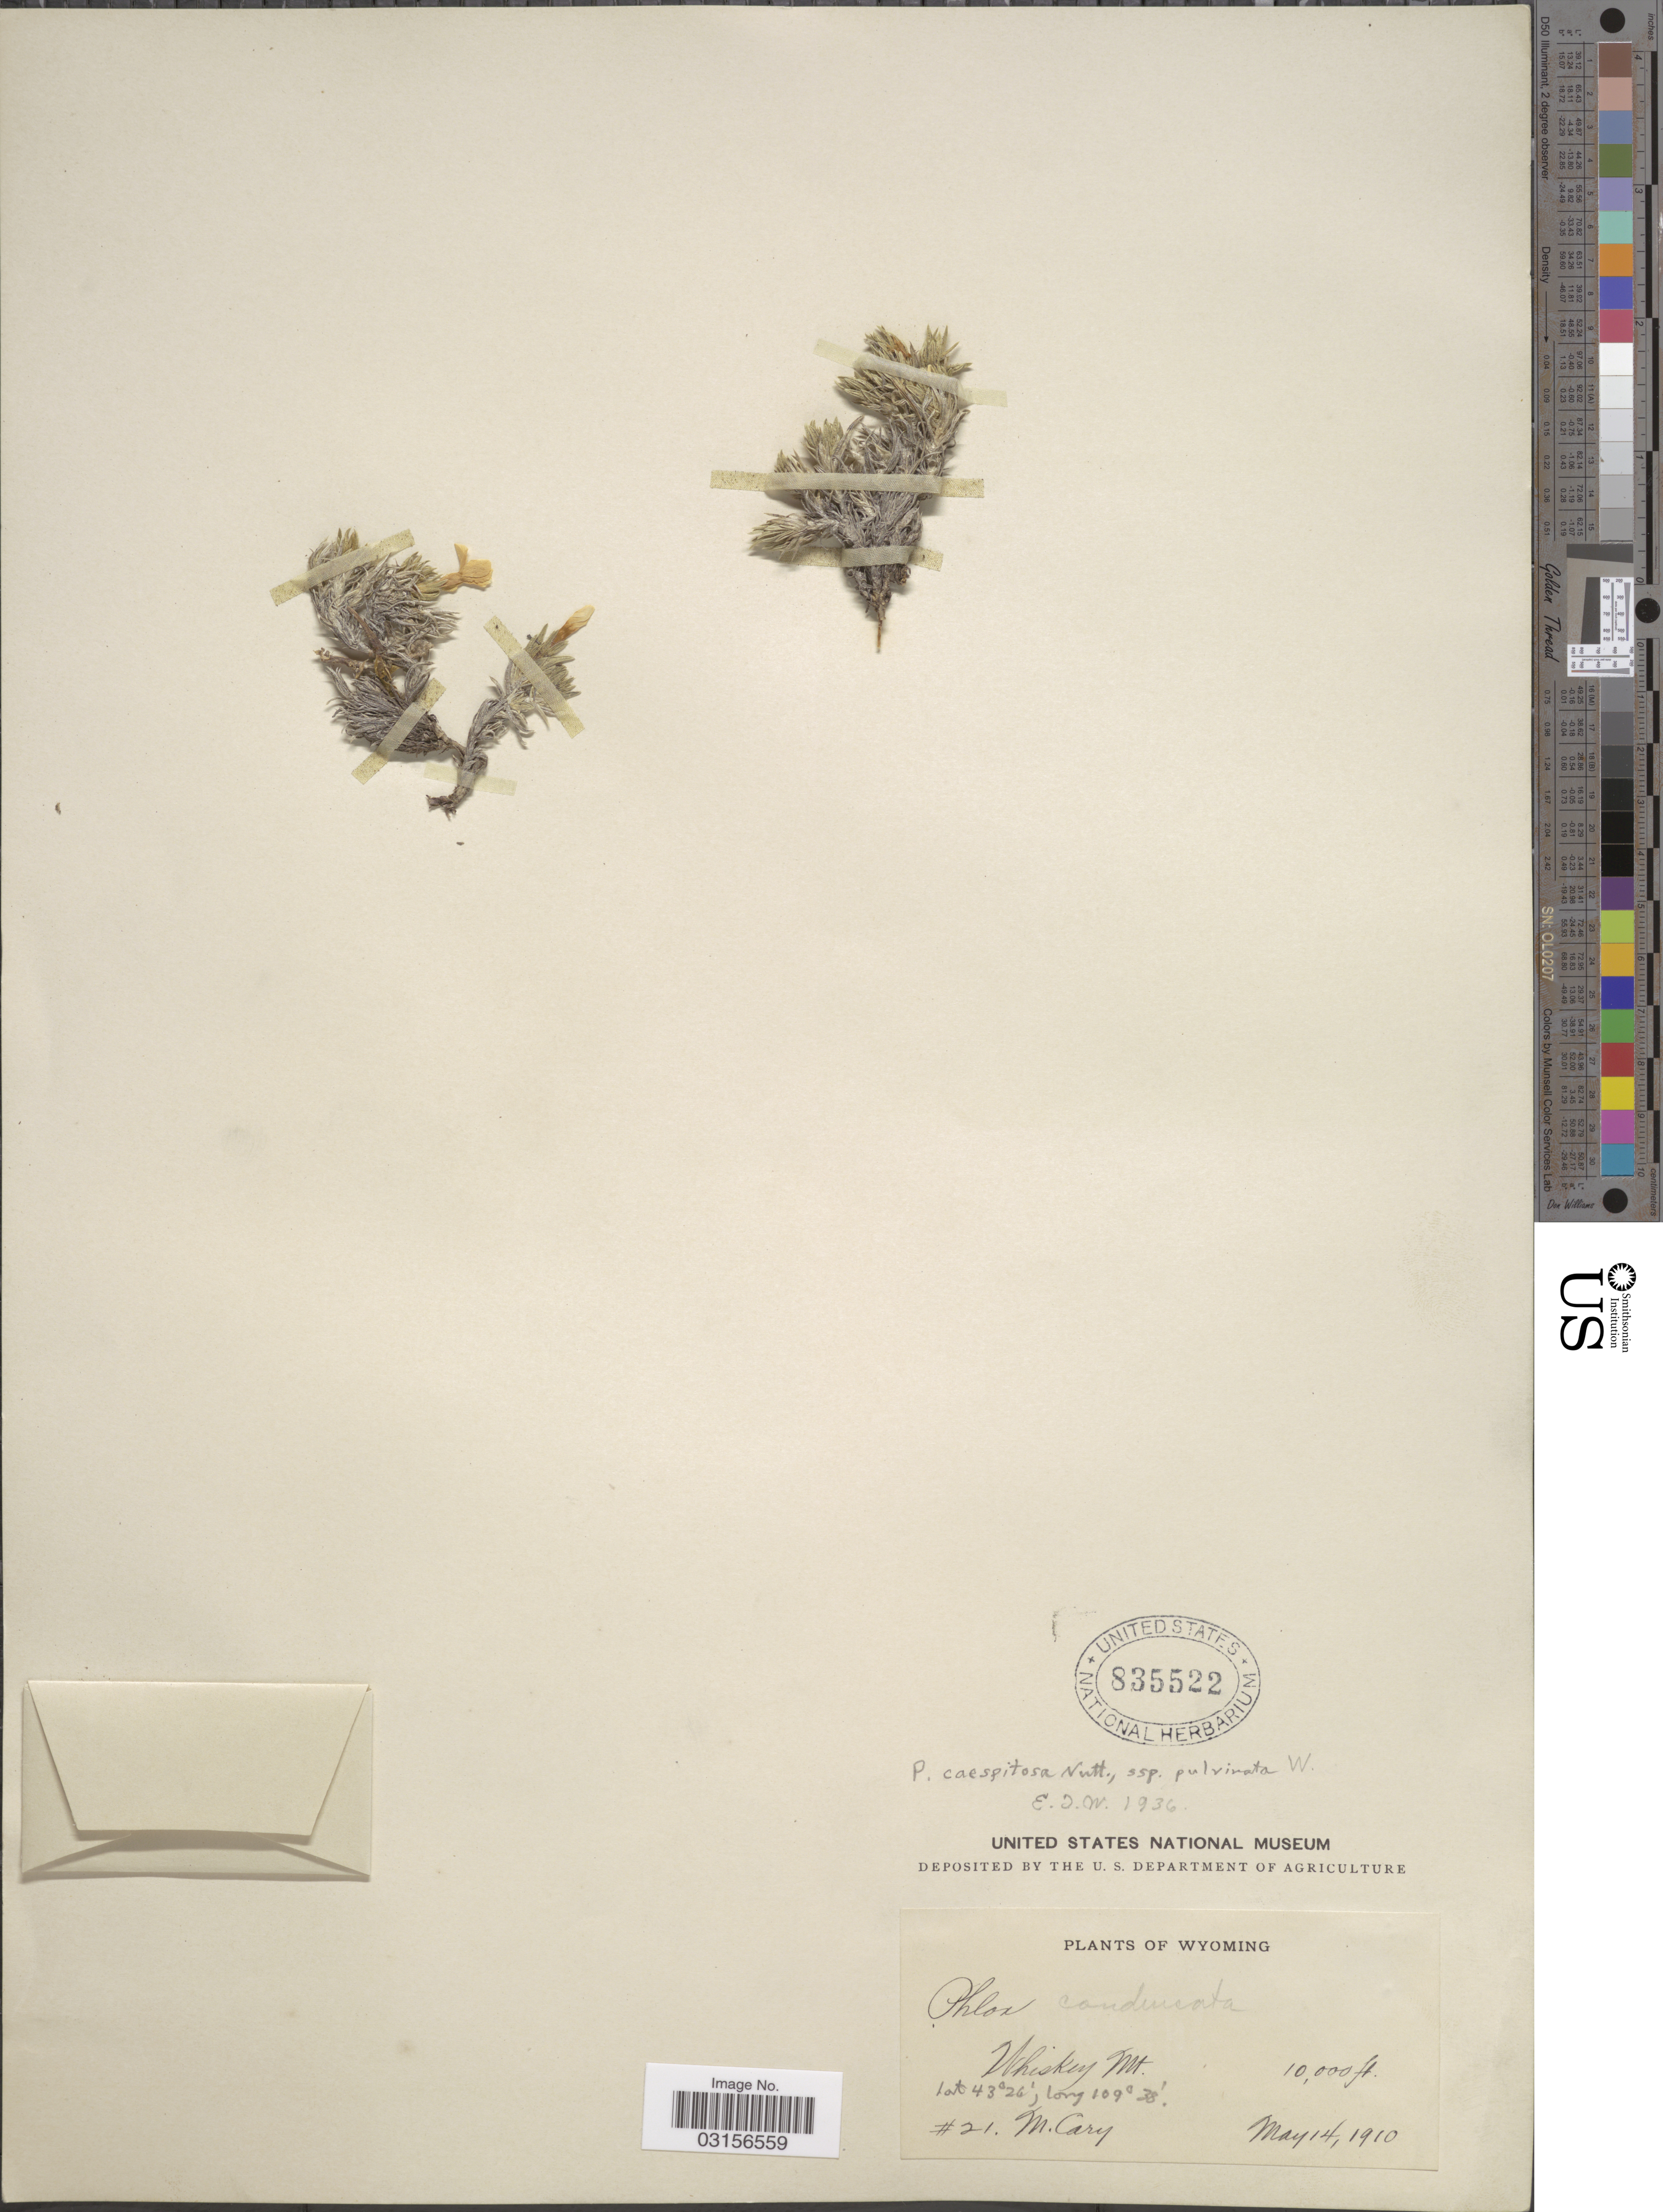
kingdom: Plantae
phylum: Tracheophyta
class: Magnoliopsida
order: Ericales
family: Polemoniaceae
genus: Phlox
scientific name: Phlox condensata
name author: (A. Gray) E.E. Nelson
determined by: Mayfield, M. H.; Ferguson, C. J.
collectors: M. Cary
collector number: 21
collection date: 1910-05-14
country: United States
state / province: Wyoming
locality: Whiskey Mt.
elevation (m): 3048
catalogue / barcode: US 835522